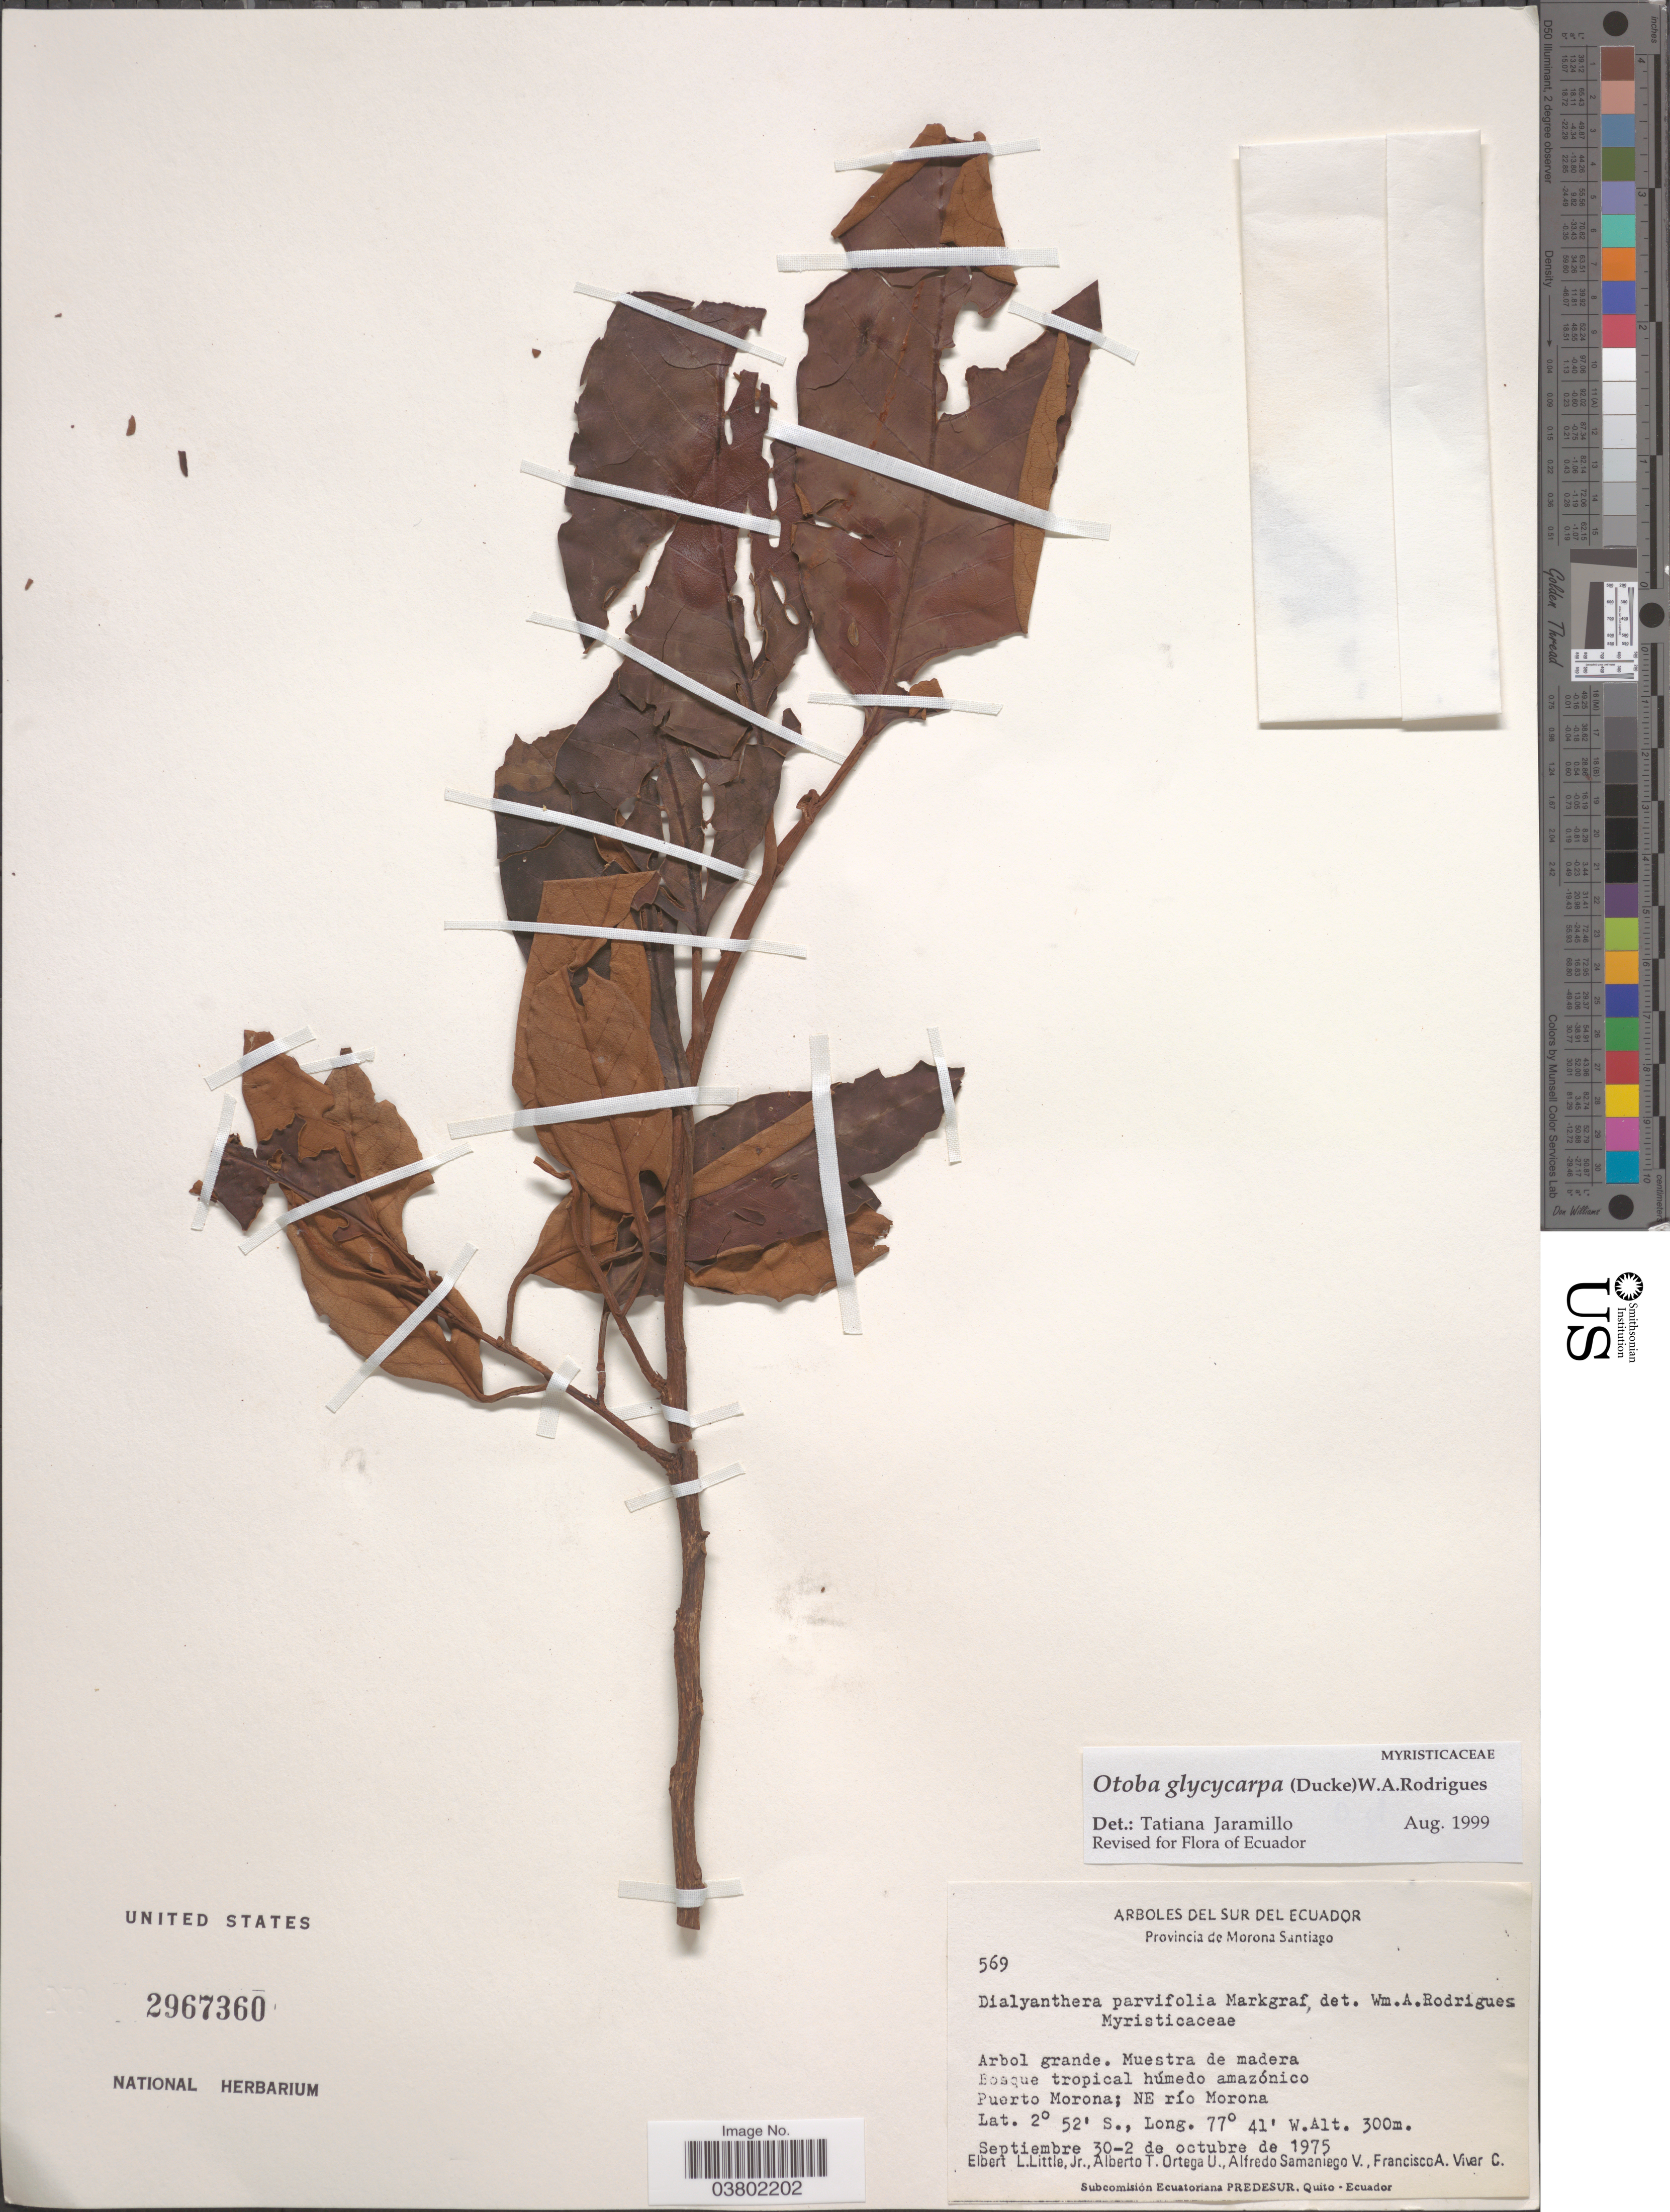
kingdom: Plantae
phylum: Tracheophyta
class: Magnoliopsida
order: Magnoliales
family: Myristicaceae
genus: Otoba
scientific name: Otoba glycycarpa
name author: (Ducke) W.A. Rodrigues & T.S. Jaram.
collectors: E. L. Little, A. T. Ortega U., A. V. Samaniego & F. A. Vivar C.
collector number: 569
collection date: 1975-09-30/1975-10-02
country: Ecuador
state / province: Morona-Santiago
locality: Puerto Morona; NE río Morona.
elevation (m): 300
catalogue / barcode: US 2967360